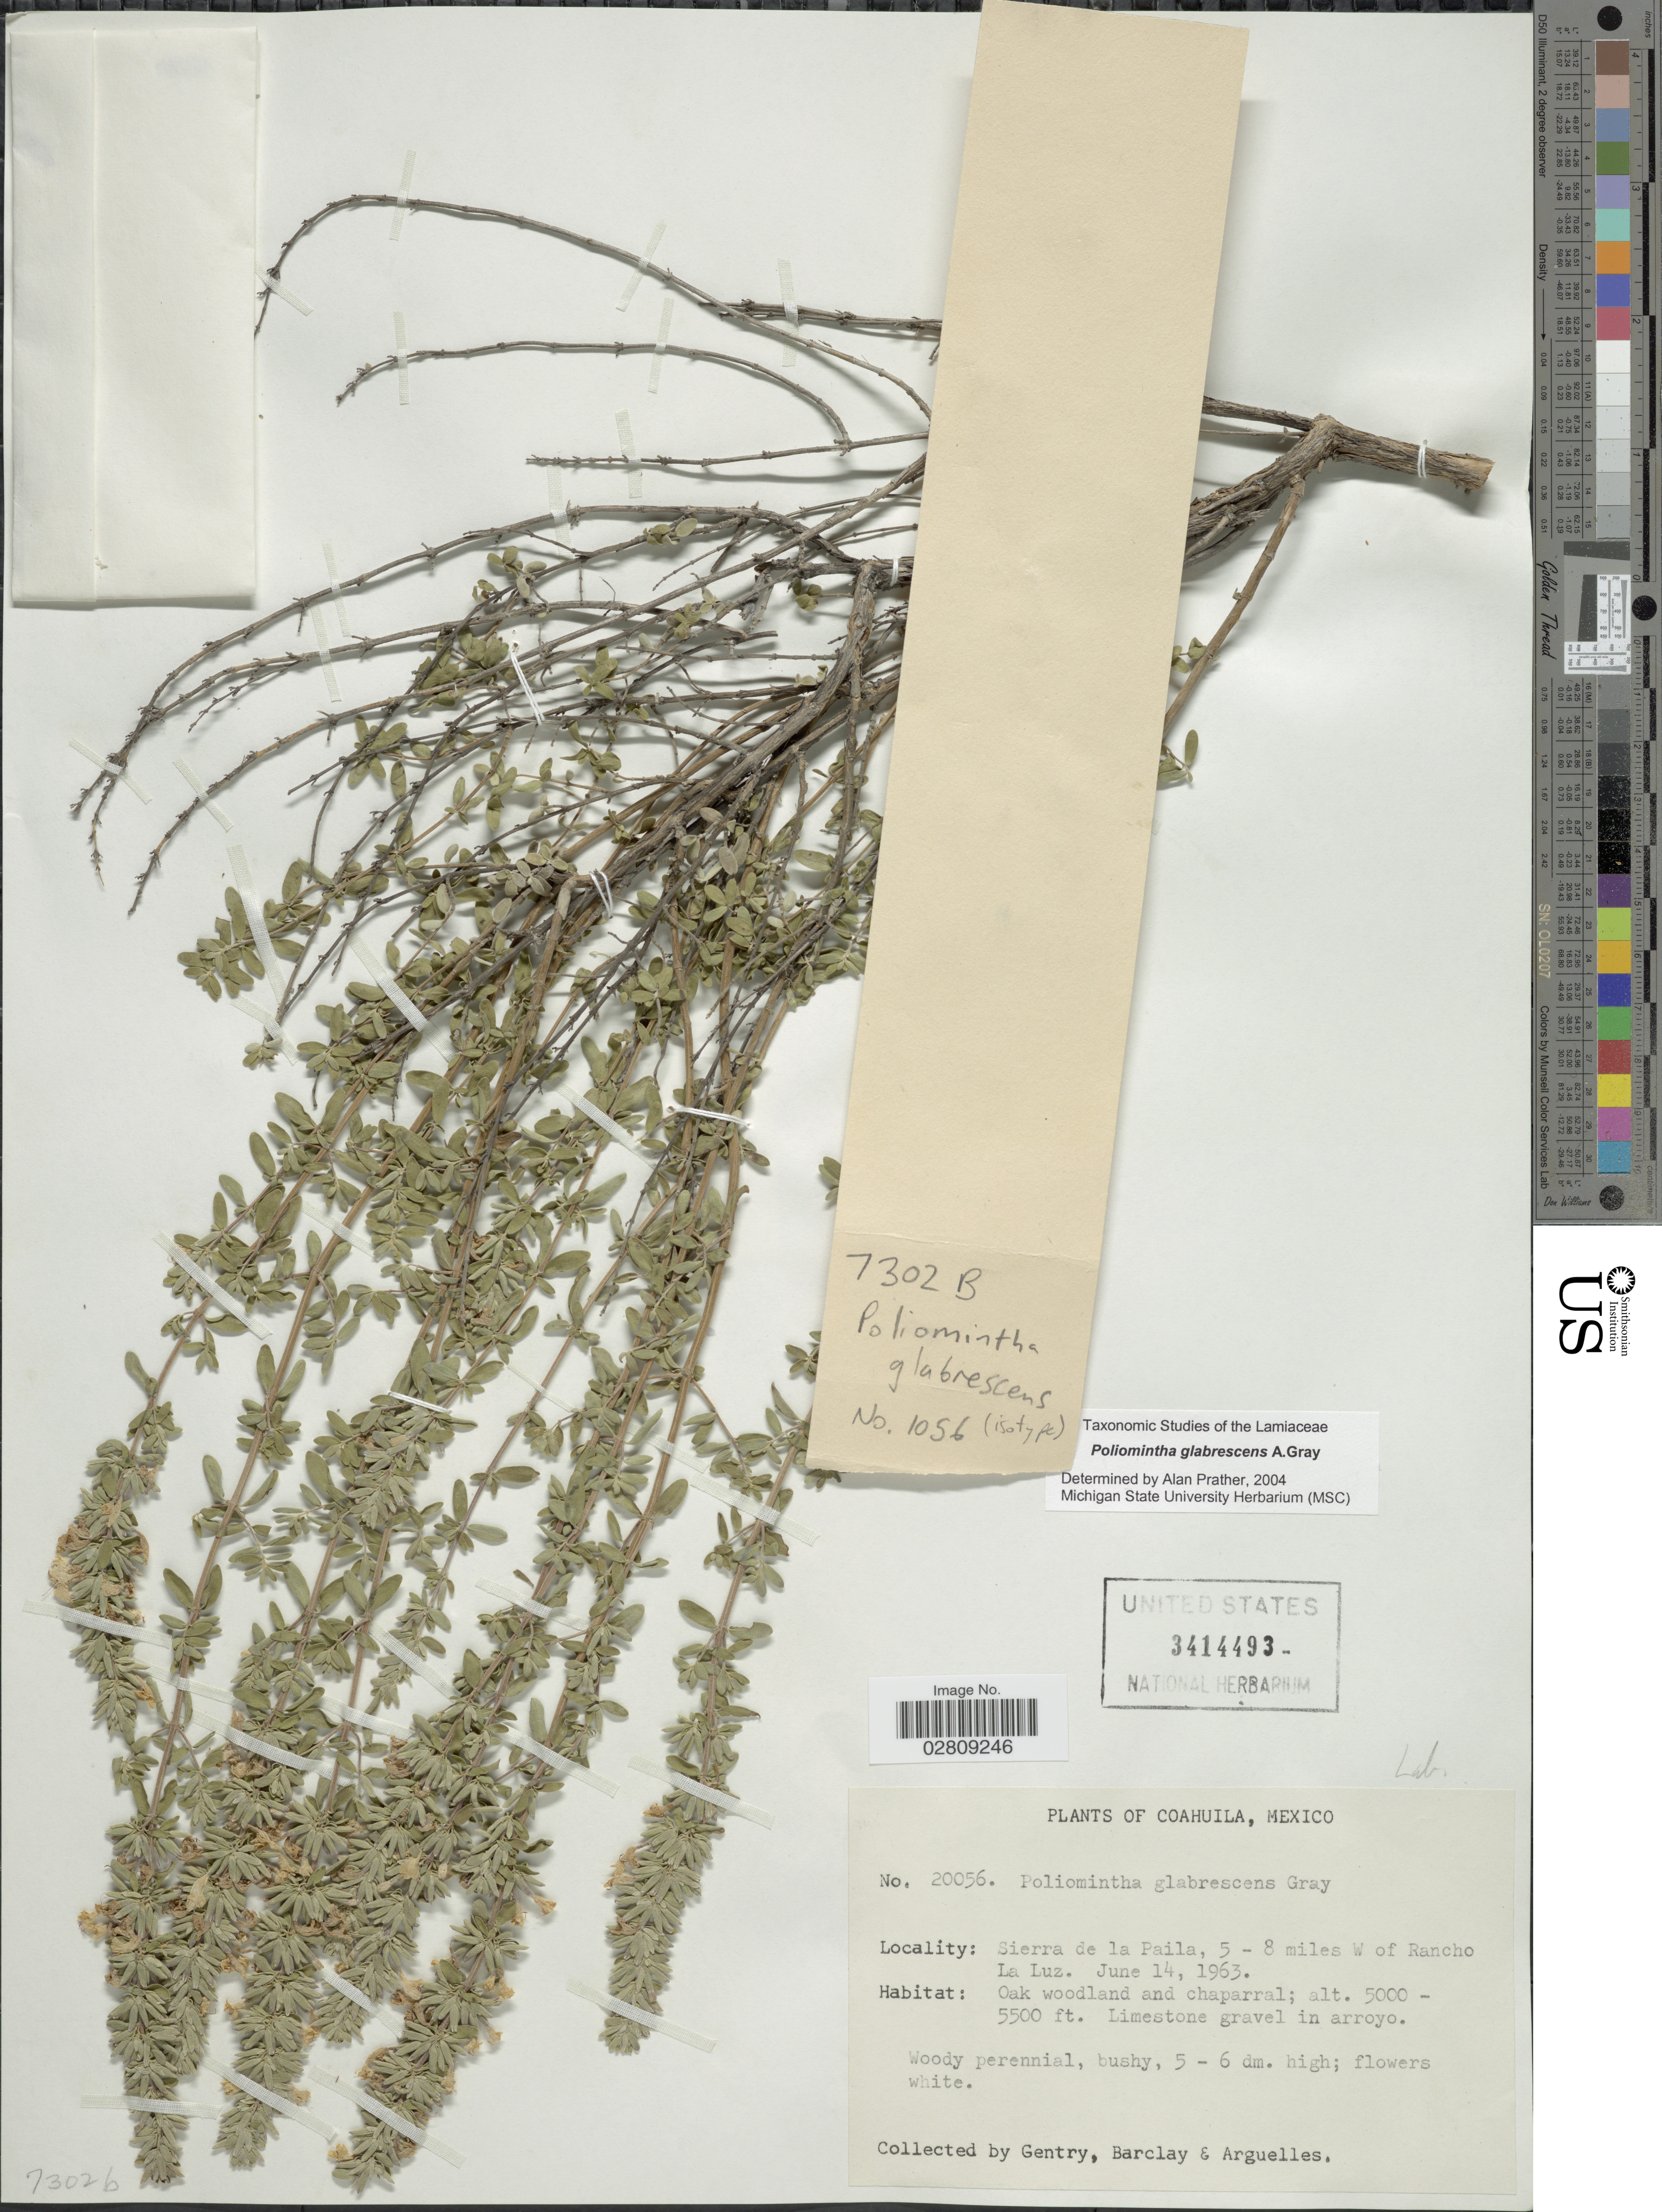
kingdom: Plantae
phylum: Tracheophyta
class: Magnoliopsida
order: Lamiales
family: Lamiaceae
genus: Poliomintha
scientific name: Poliomintha glabrescens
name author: A. Gray in Hemsl.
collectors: Gentry, --, -- Barclay & Arguelles, --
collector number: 20056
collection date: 1963-06-14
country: Mexico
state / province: Coahuila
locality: Sierra de la Paila, 5-8 miles W of Rancho La Luz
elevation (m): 1524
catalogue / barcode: US 3414493